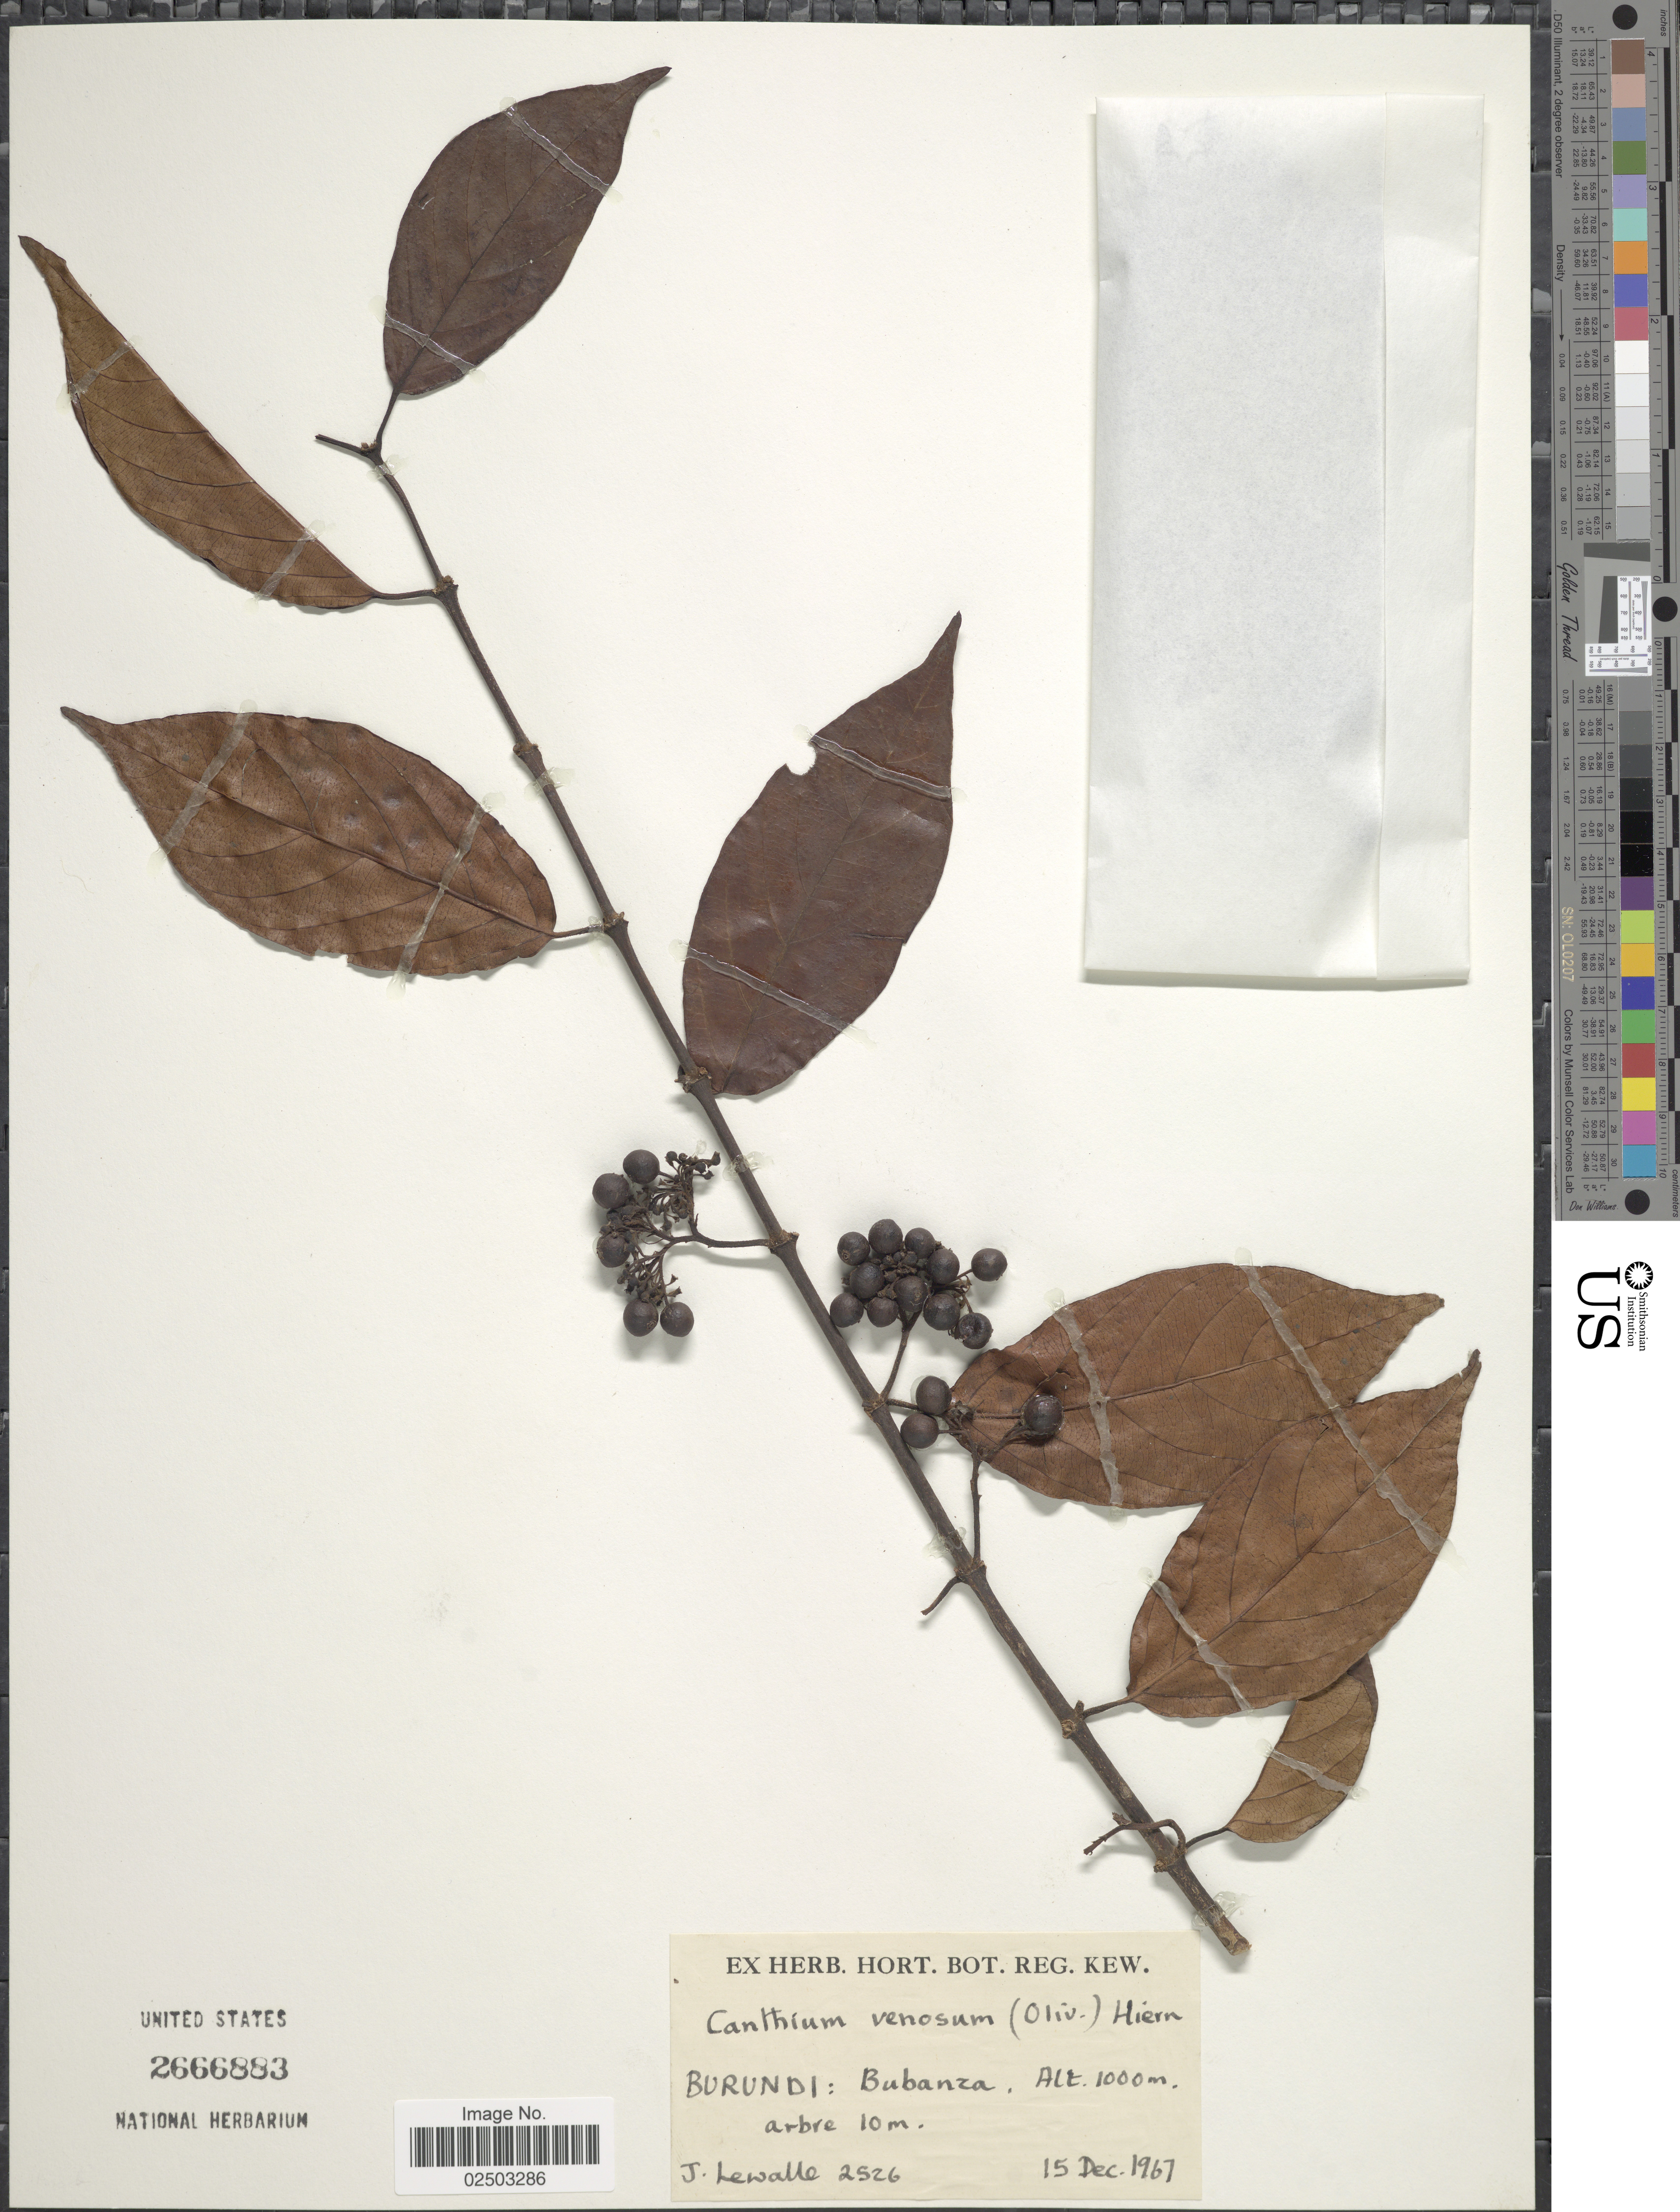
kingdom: Plantae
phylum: Tracheophyta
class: Magnoliopsida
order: Gentianales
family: Rubiaceae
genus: Canthium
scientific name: Canthium venosum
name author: (Oliv.) Hiern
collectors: J. Lewalle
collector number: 2526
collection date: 1967-12-15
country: Burundi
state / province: Bubanza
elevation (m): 1000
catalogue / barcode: US 2666883